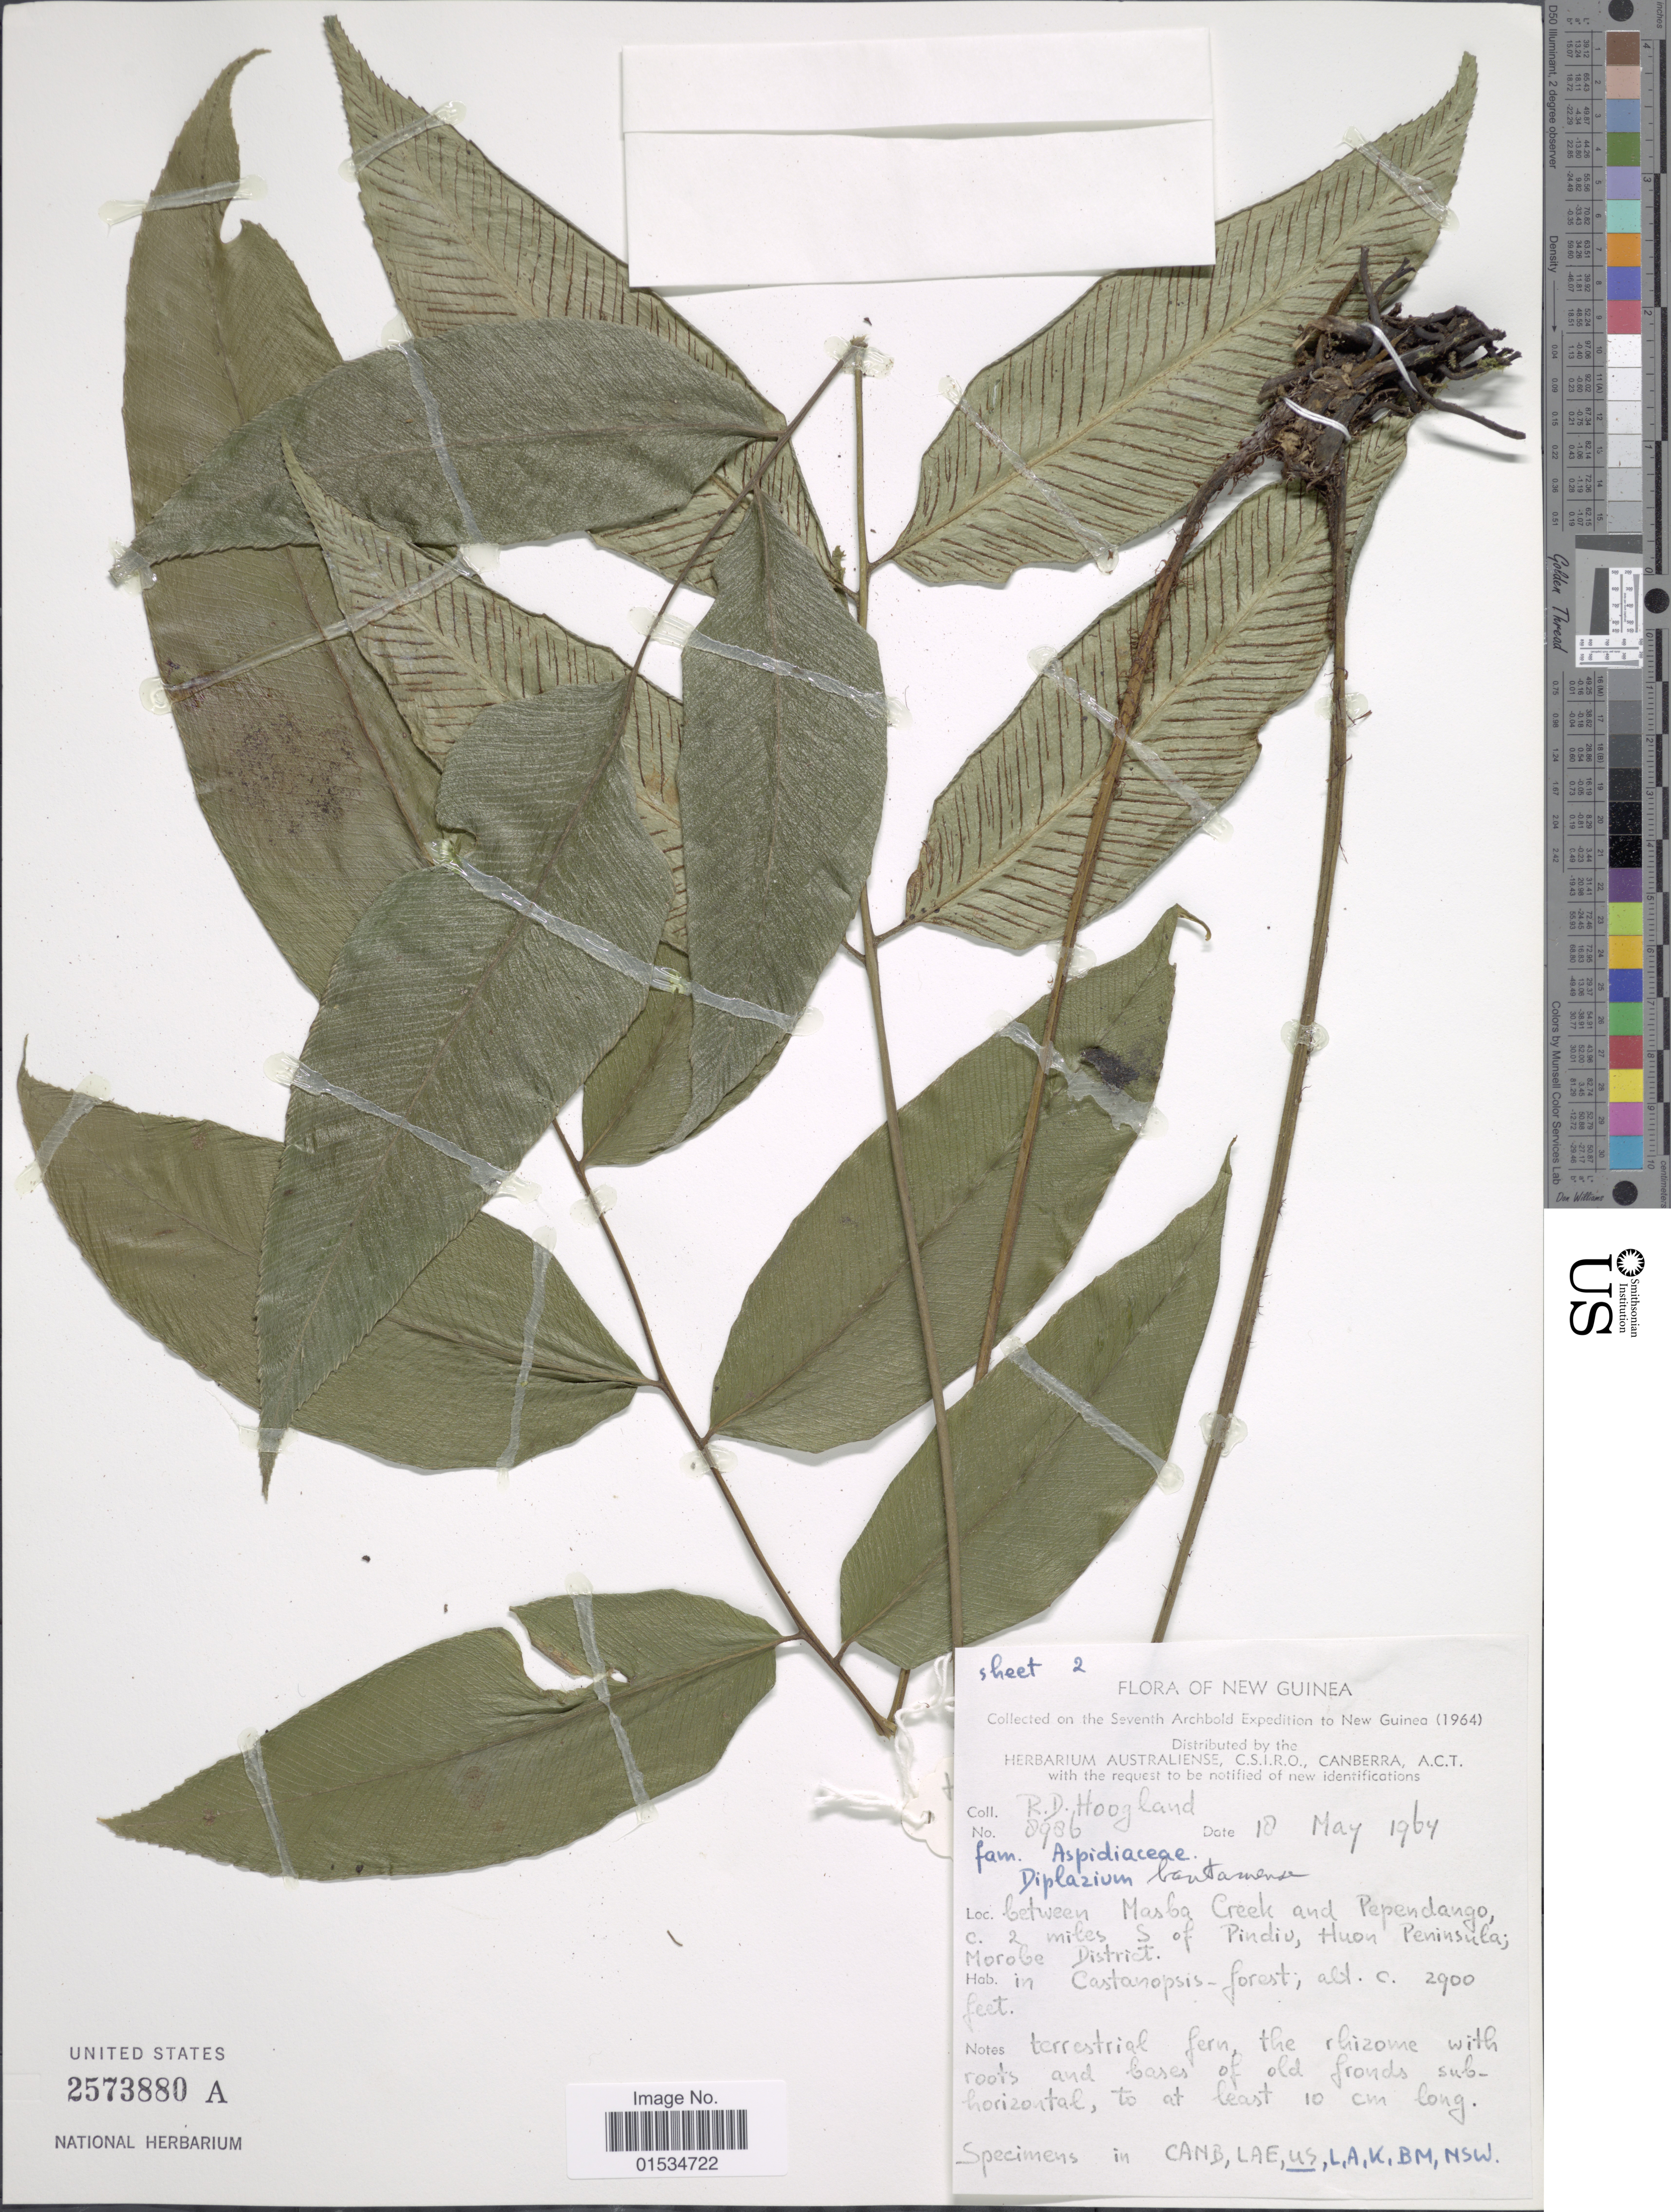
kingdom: Plantae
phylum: Tracheophyta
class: Polypodiopsida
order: Polypodiales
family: Athyriaceae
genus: Diplazium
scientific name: Diplazium bantamense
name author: Blume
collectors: R. D. Hoogland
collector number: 8986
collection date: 1964-05-19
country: Papua New Guinea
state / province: Morobe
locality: New Guinea, between Masba Creek and Pependango,c. 2 miles S of Pindiu, Huon Peninsula, Morobe District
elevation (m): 884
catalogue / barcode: US 2573880A